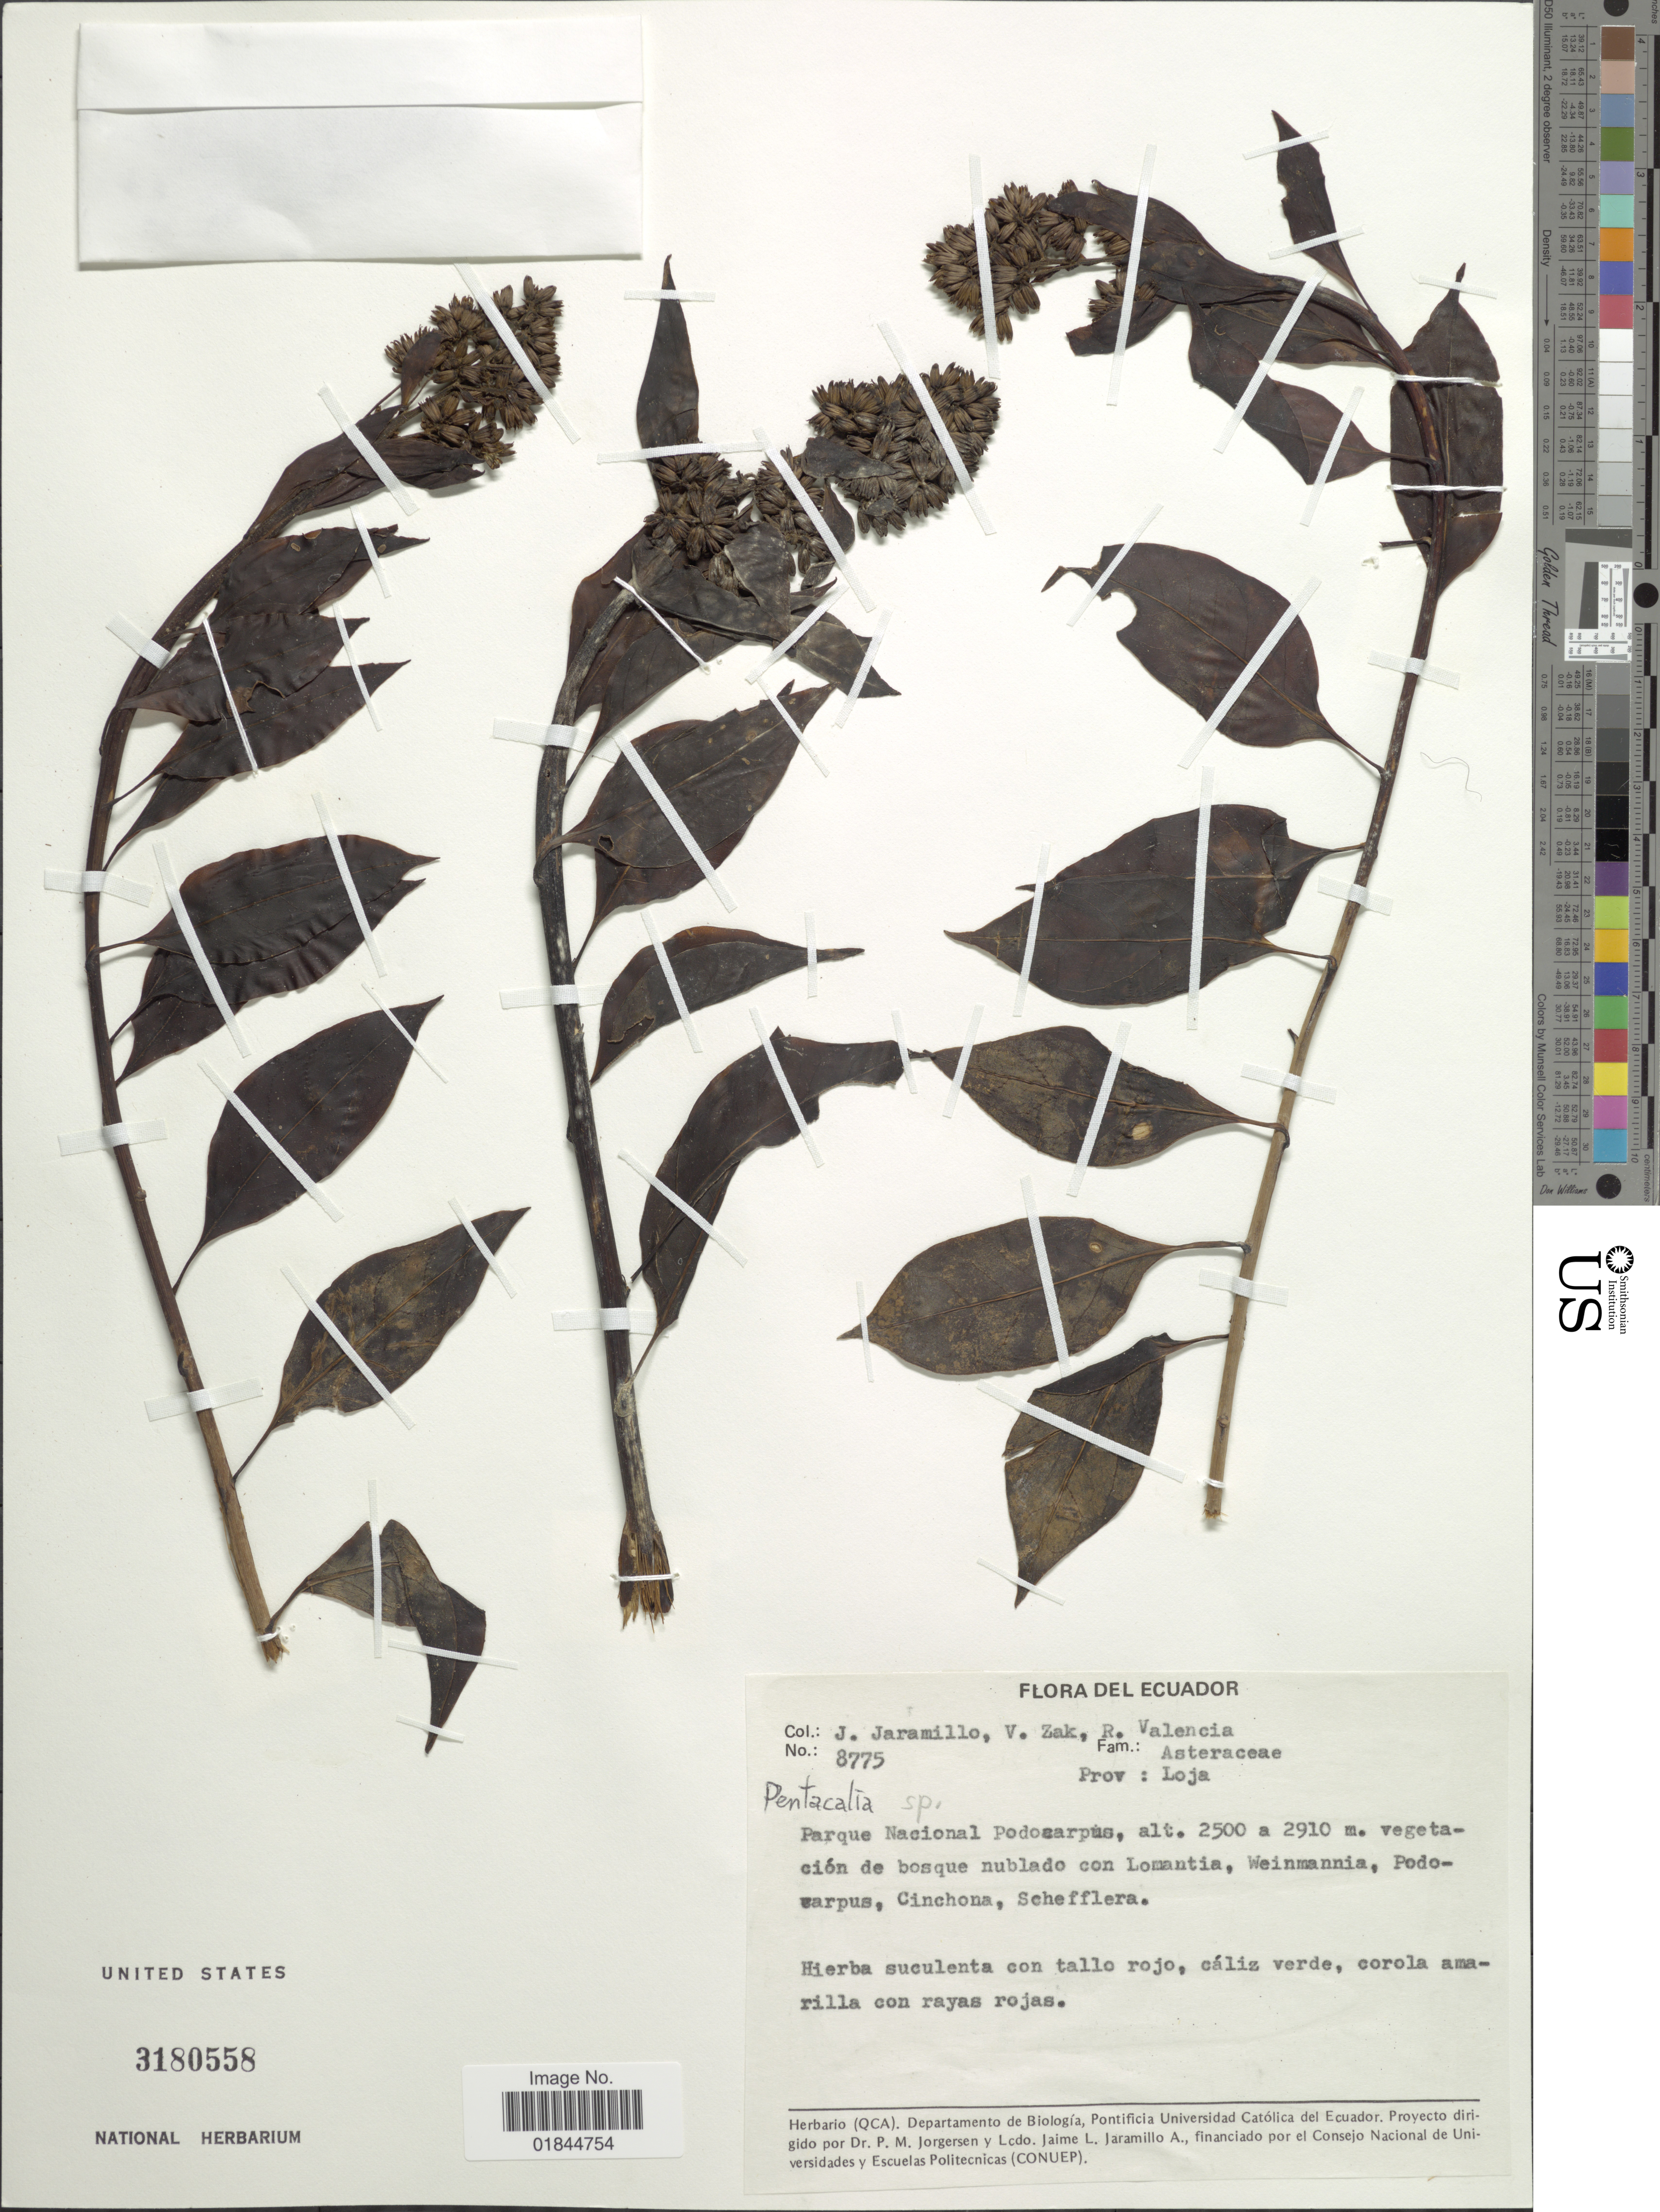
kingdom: Plantae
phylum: Tracheophyta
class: Magnoliopsida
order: Asterales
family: Asteraceae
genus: Pentacalia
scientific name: Pentacalia sp.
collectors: J. Jaramillo, V. Zak & R. Valencia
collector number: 8775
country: Ecuador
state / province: Loja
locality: Prov. Loja. Parque Nacional Podocarpus.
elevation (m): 2500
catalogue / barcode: US 3180558